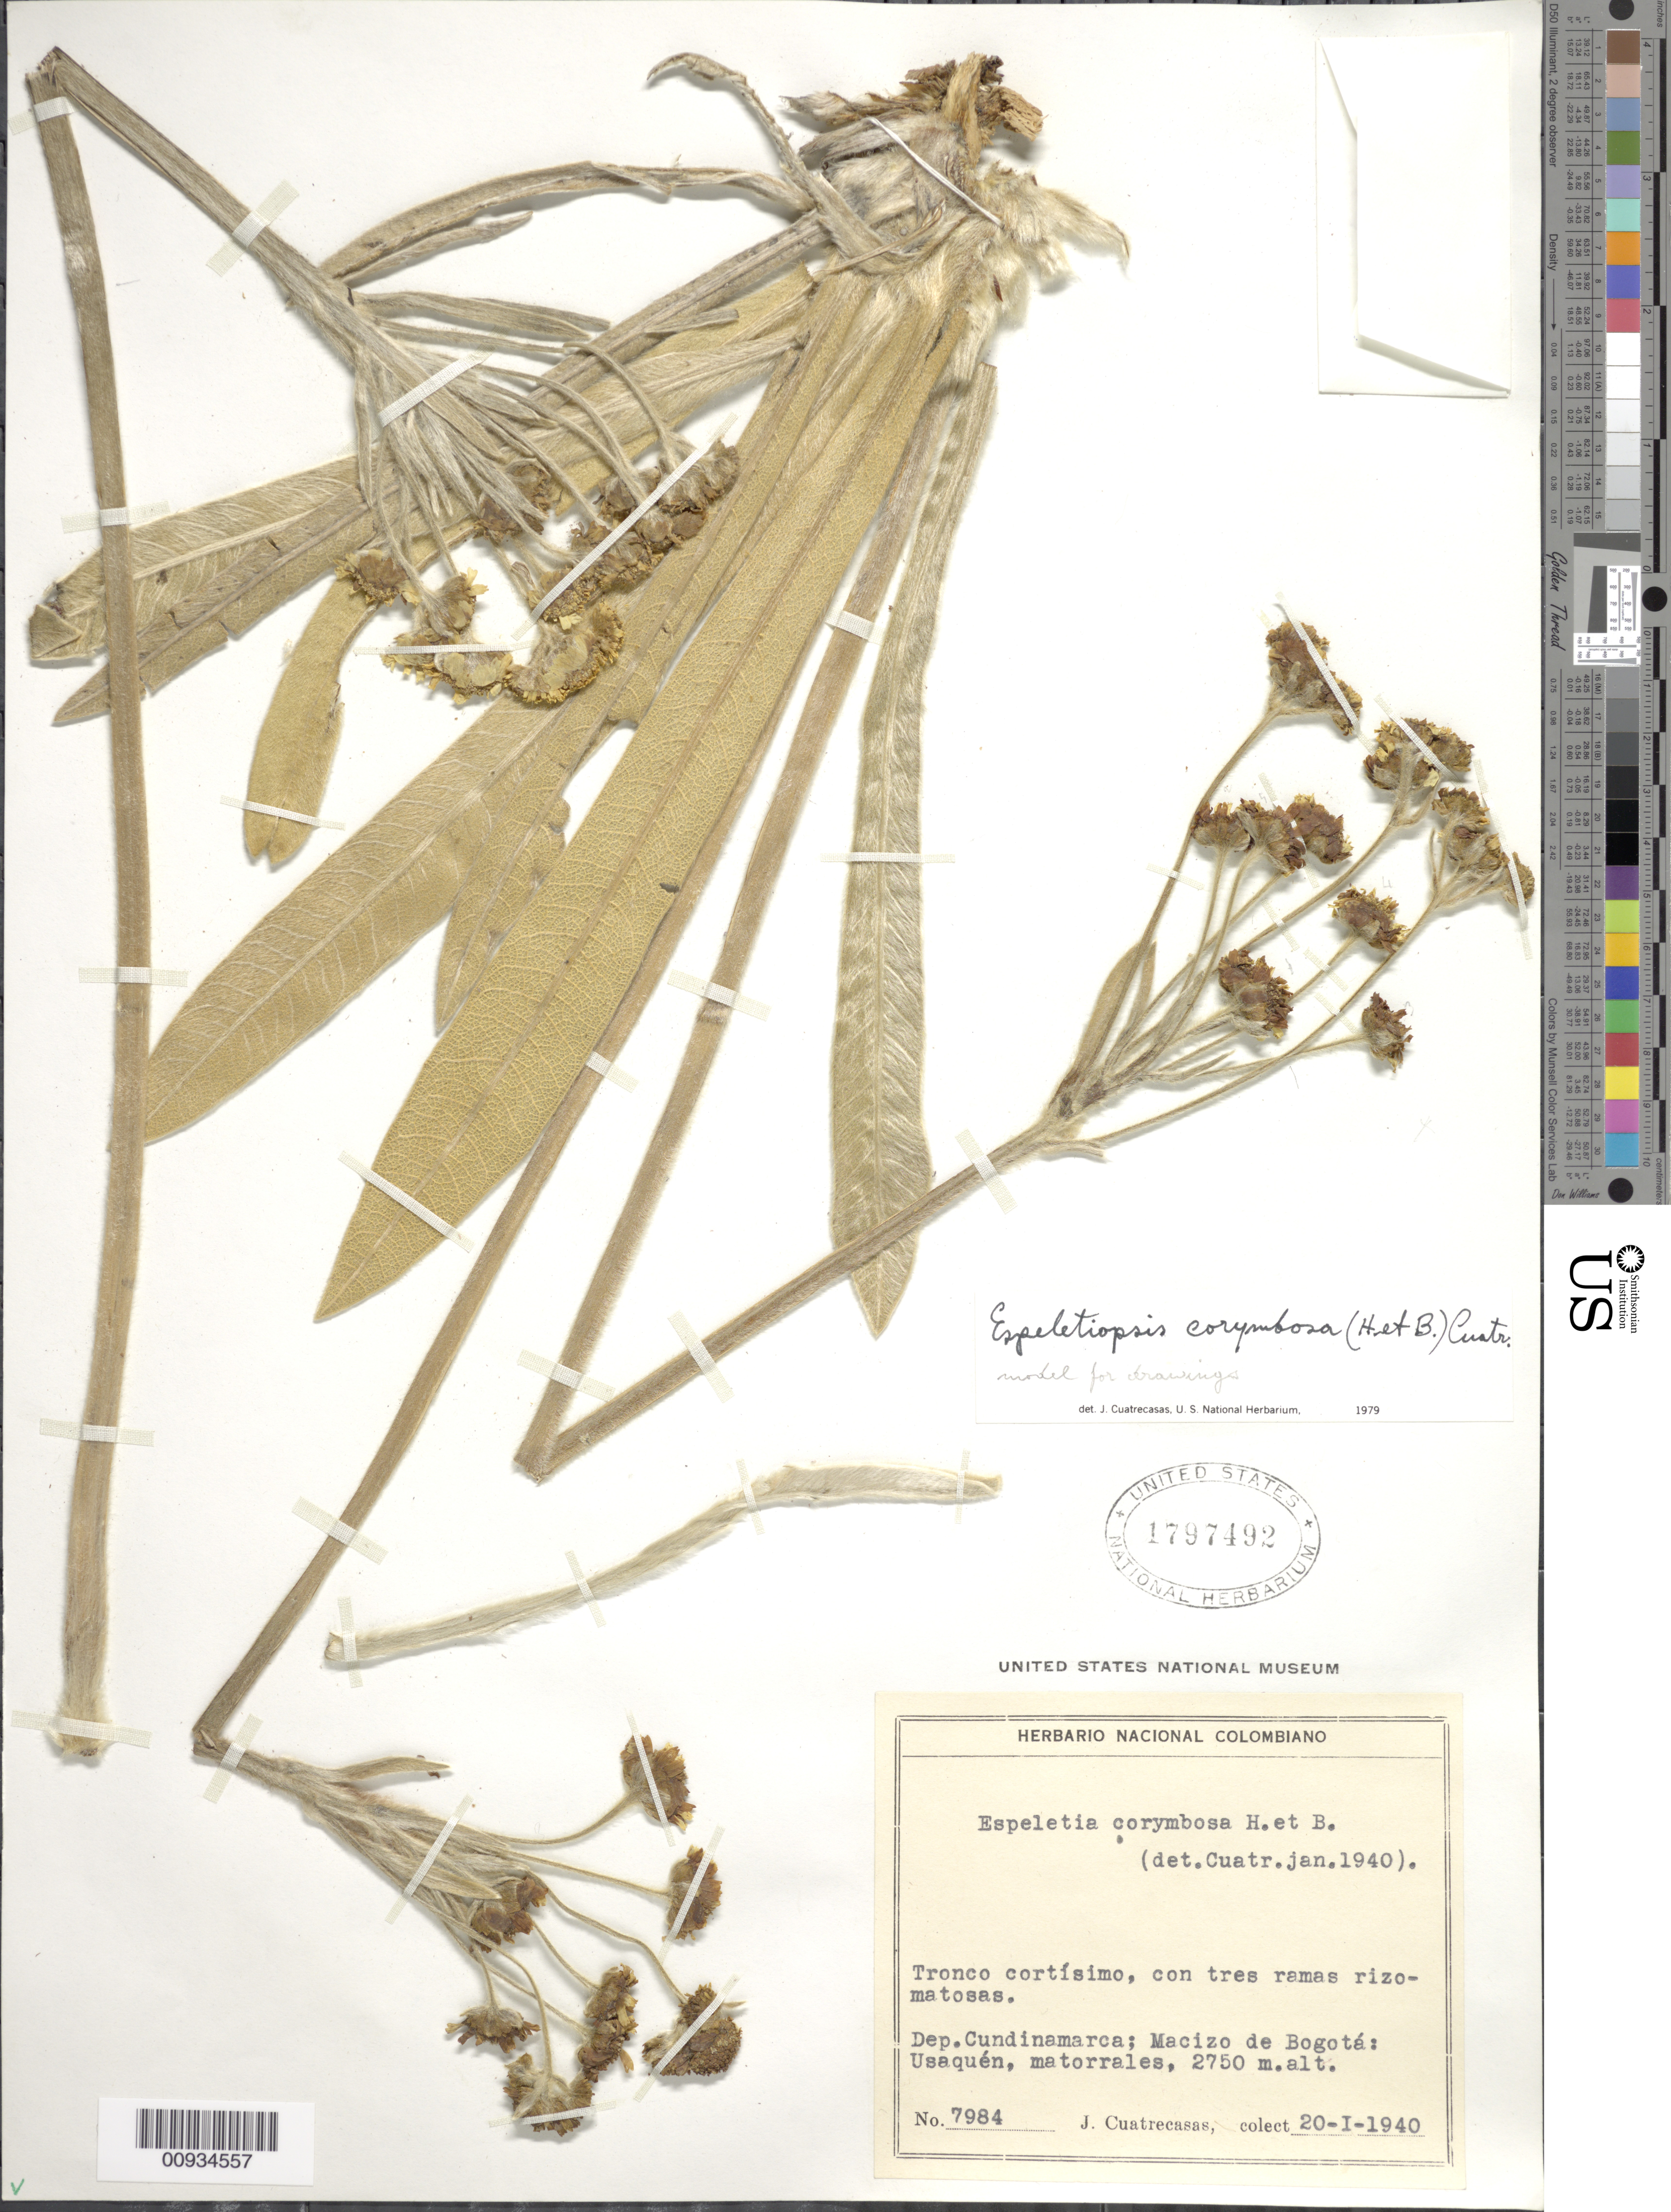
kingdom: Plantae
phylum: Tracheophyta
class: Magnoliopsida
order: Asterales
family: Asteraceae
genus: Espeletiopsis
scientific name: Espeletiopsis corymbosa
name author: (Humb. & Bonpl.) Cuatrec.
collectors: J. Cuatrecasas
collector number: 7984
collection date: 1940-01-20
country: Colombia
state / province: Cundinamarca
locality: Macizo de Bogotá, Usaquén.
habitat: Matorrales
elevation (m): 2750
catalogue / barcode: US 1797492